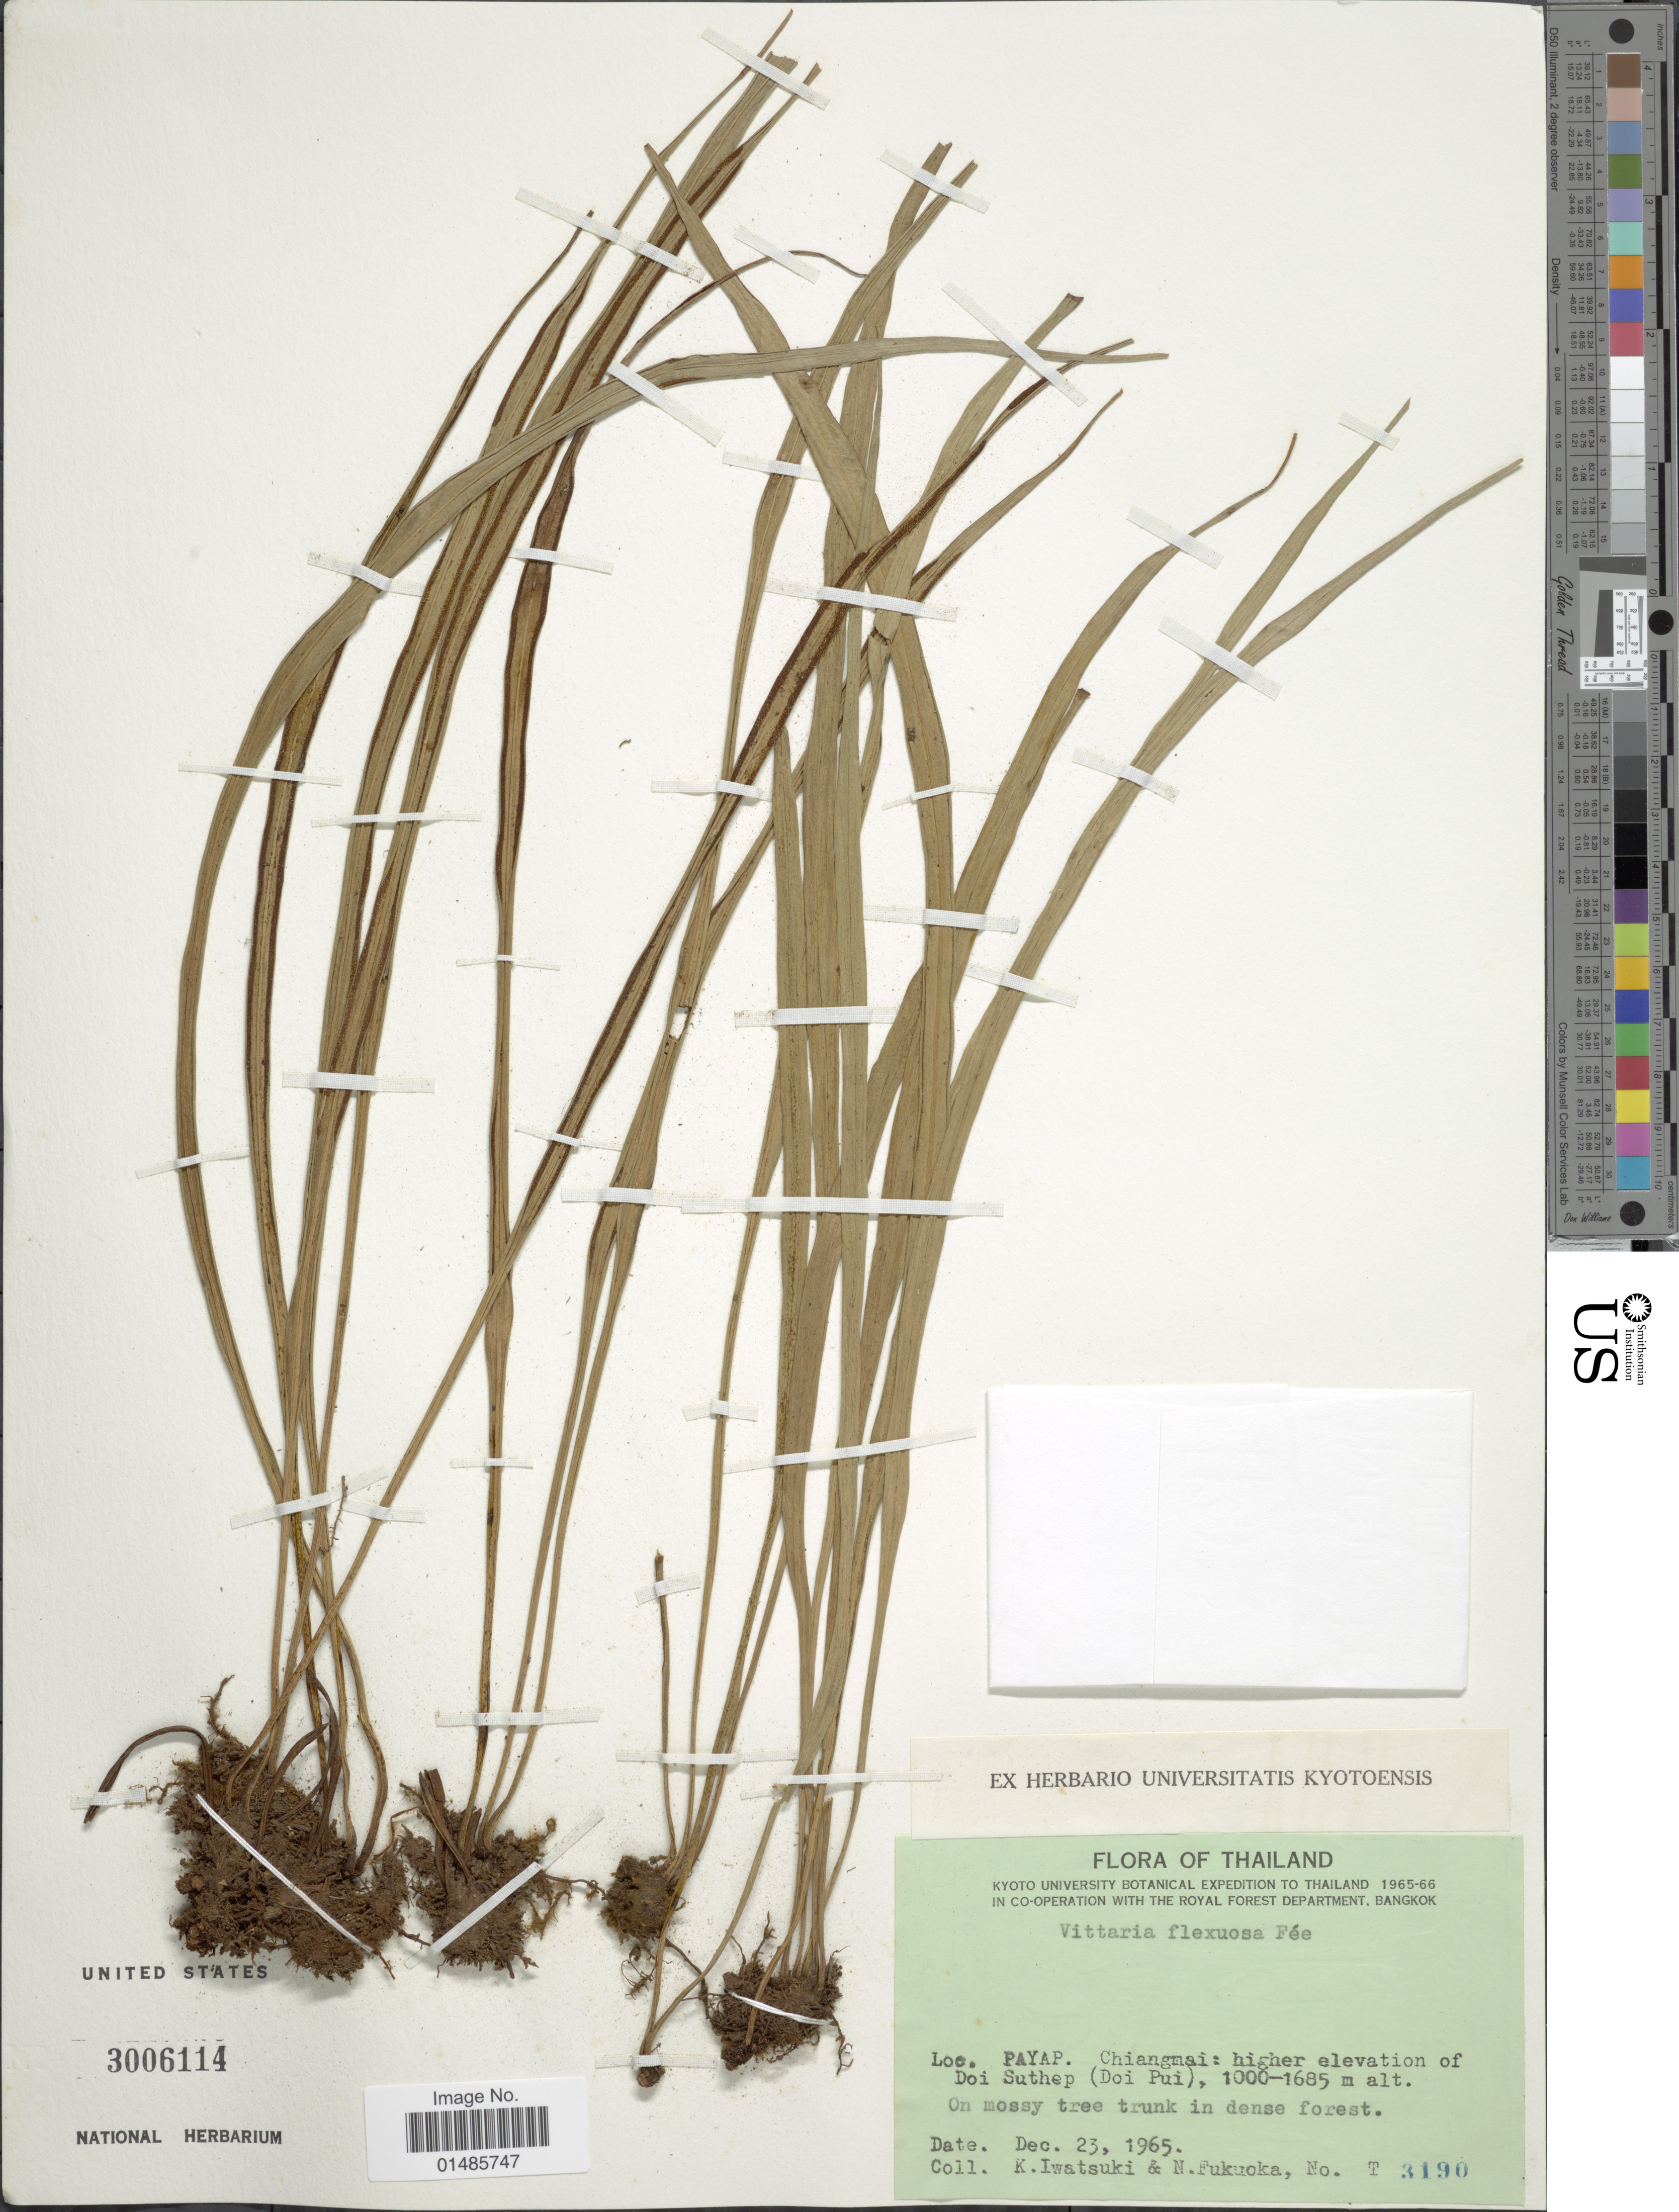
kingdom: Plantae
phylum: Tracheophyta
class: Polypodiopsida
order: Polypodiales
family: Pteridaceae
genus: Haplopteris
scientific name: Haplopteris flexuosa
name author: (Fée) E.H. Crane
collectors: K. Iwatsuki & N. Fukuoka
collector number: T 3190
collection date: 1965-12-23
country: Thailand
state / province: Chiang Mai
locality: Higher elevation of Doi Suthep (Doi Pui).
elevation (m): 1000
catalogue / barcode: US 3006114